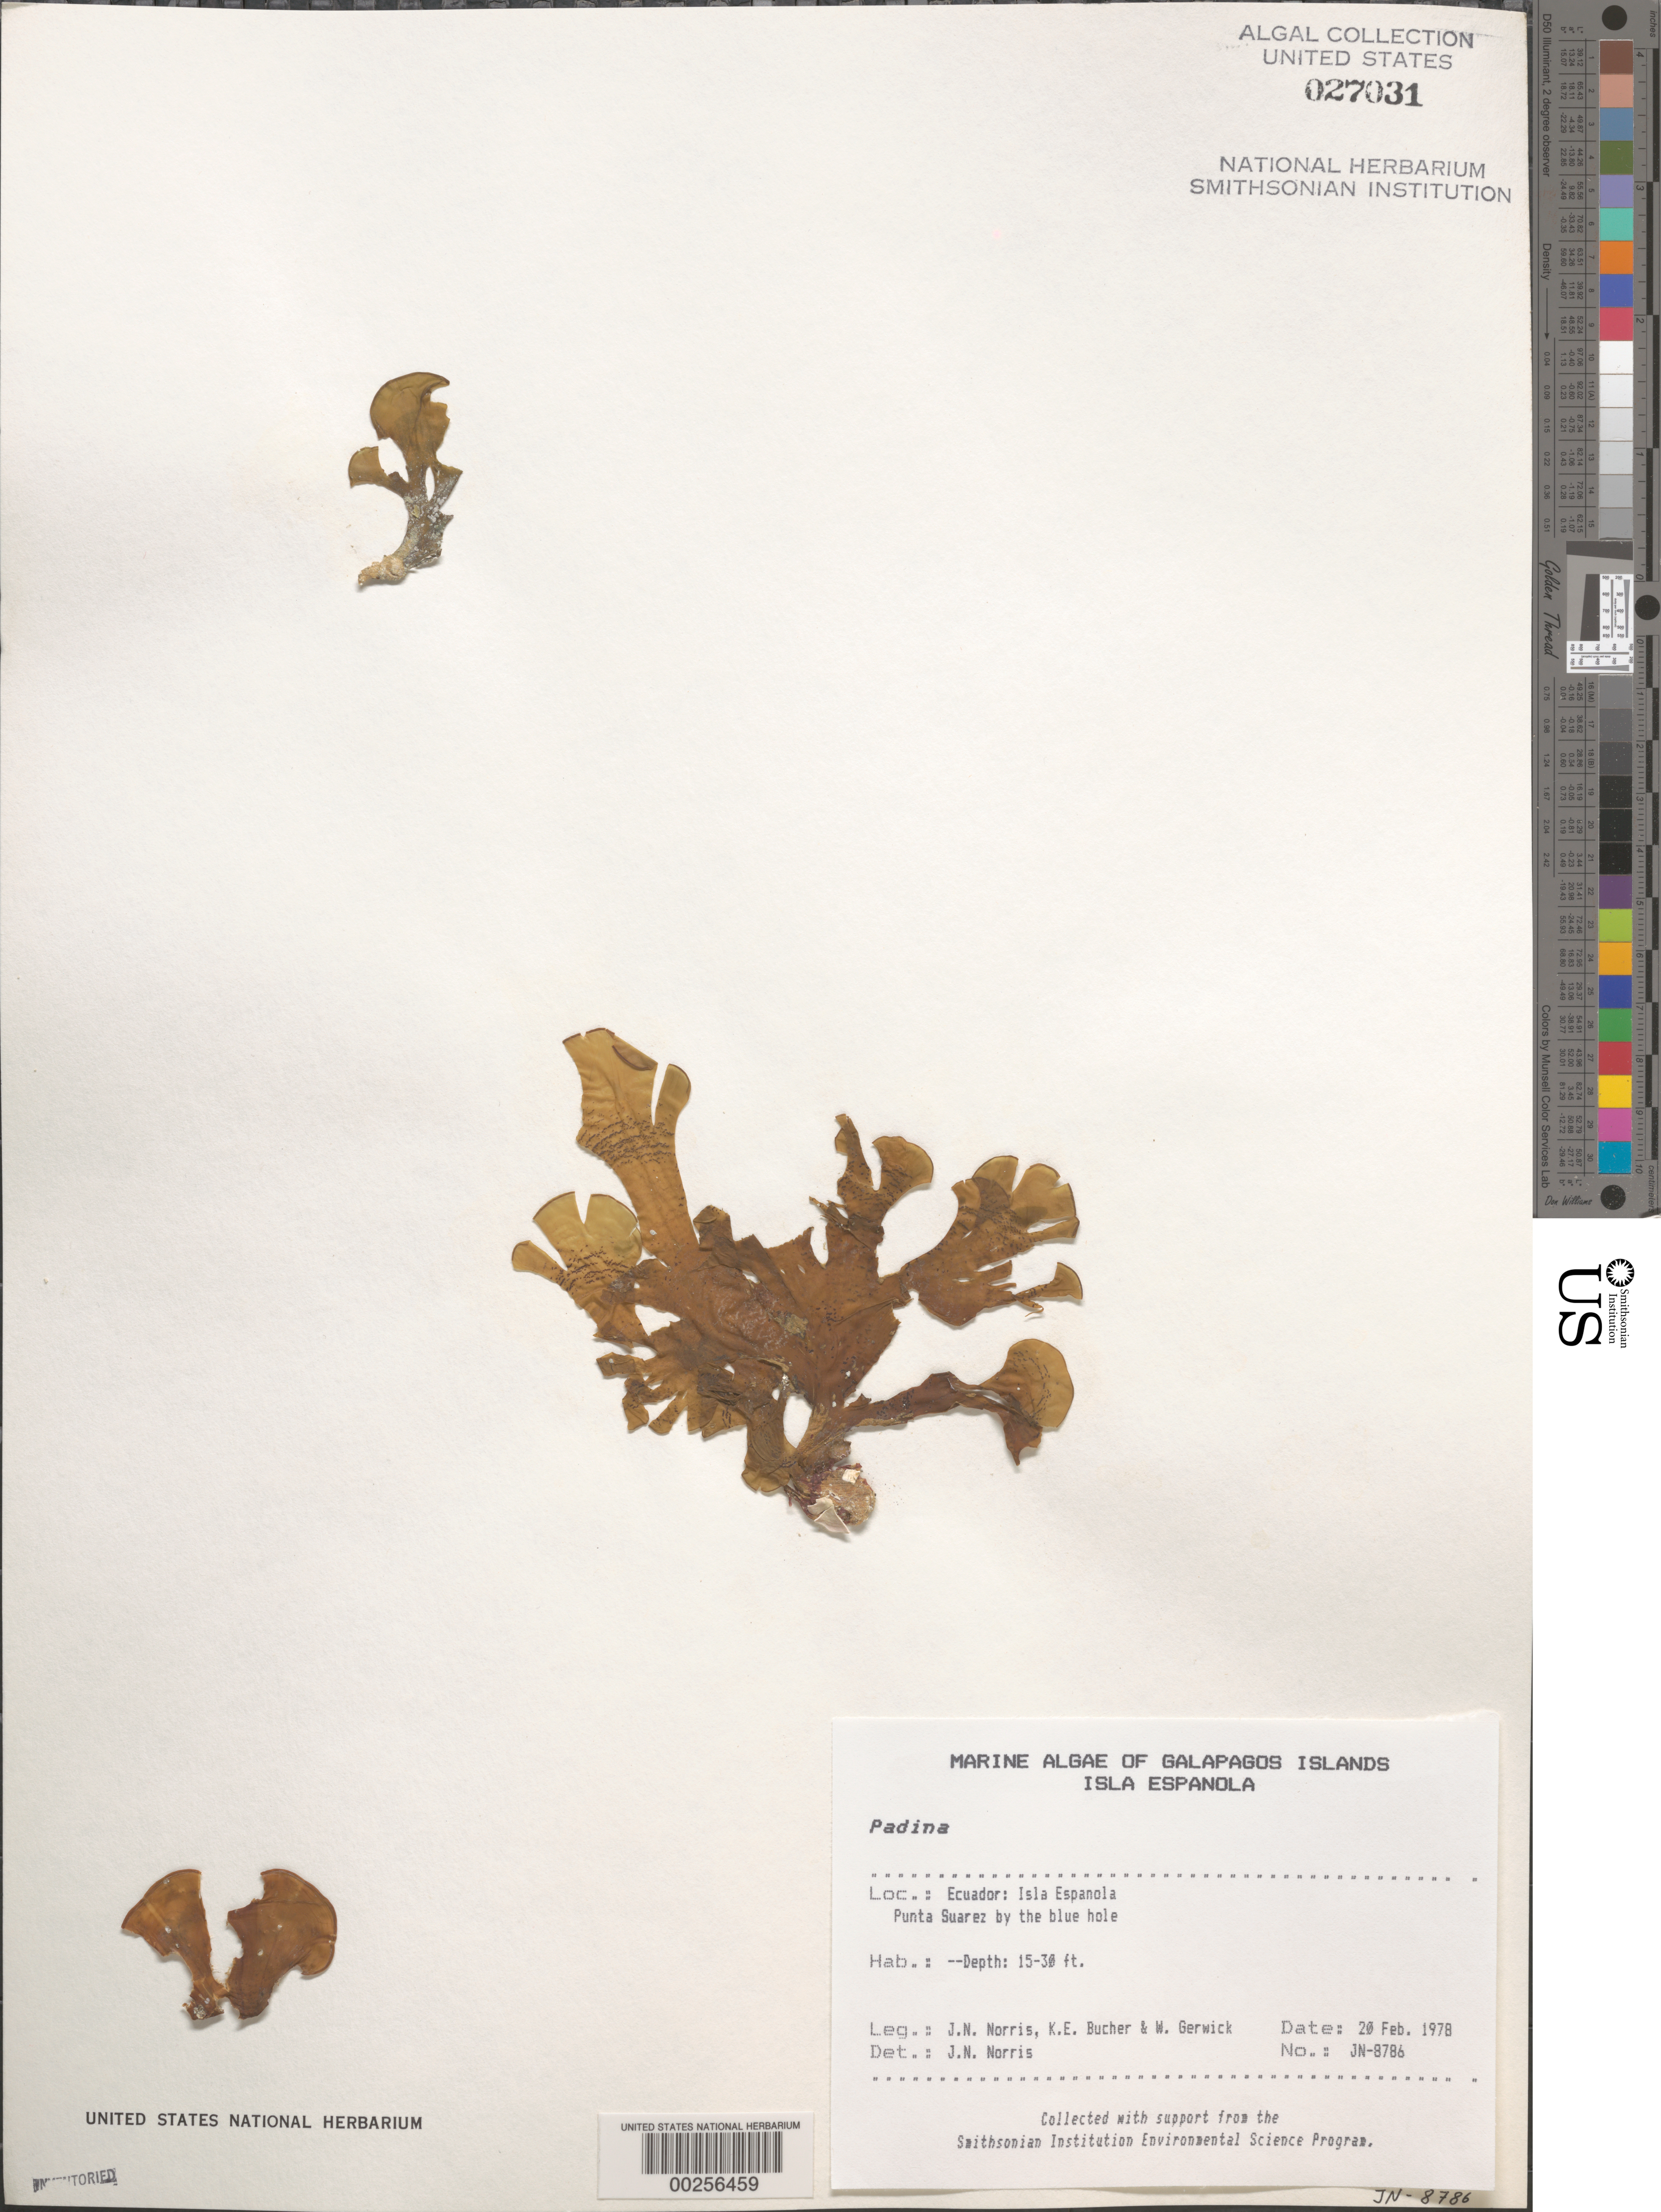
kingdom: Chromista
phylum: Ochrophyta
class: Phaeophyceae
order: Dictyotales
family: Dictyotaceae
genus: Padina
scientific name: Padina sp.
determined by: Norris, James N.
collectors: J. N. Norris, K. E. Bucher & W. Gerwick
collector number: JN-8786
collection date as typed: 20 Feb 1978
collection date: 1978-02-20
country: Ecuador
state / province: Colón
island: Española [Hood]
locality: Punta Suarez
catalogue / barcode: US 27031